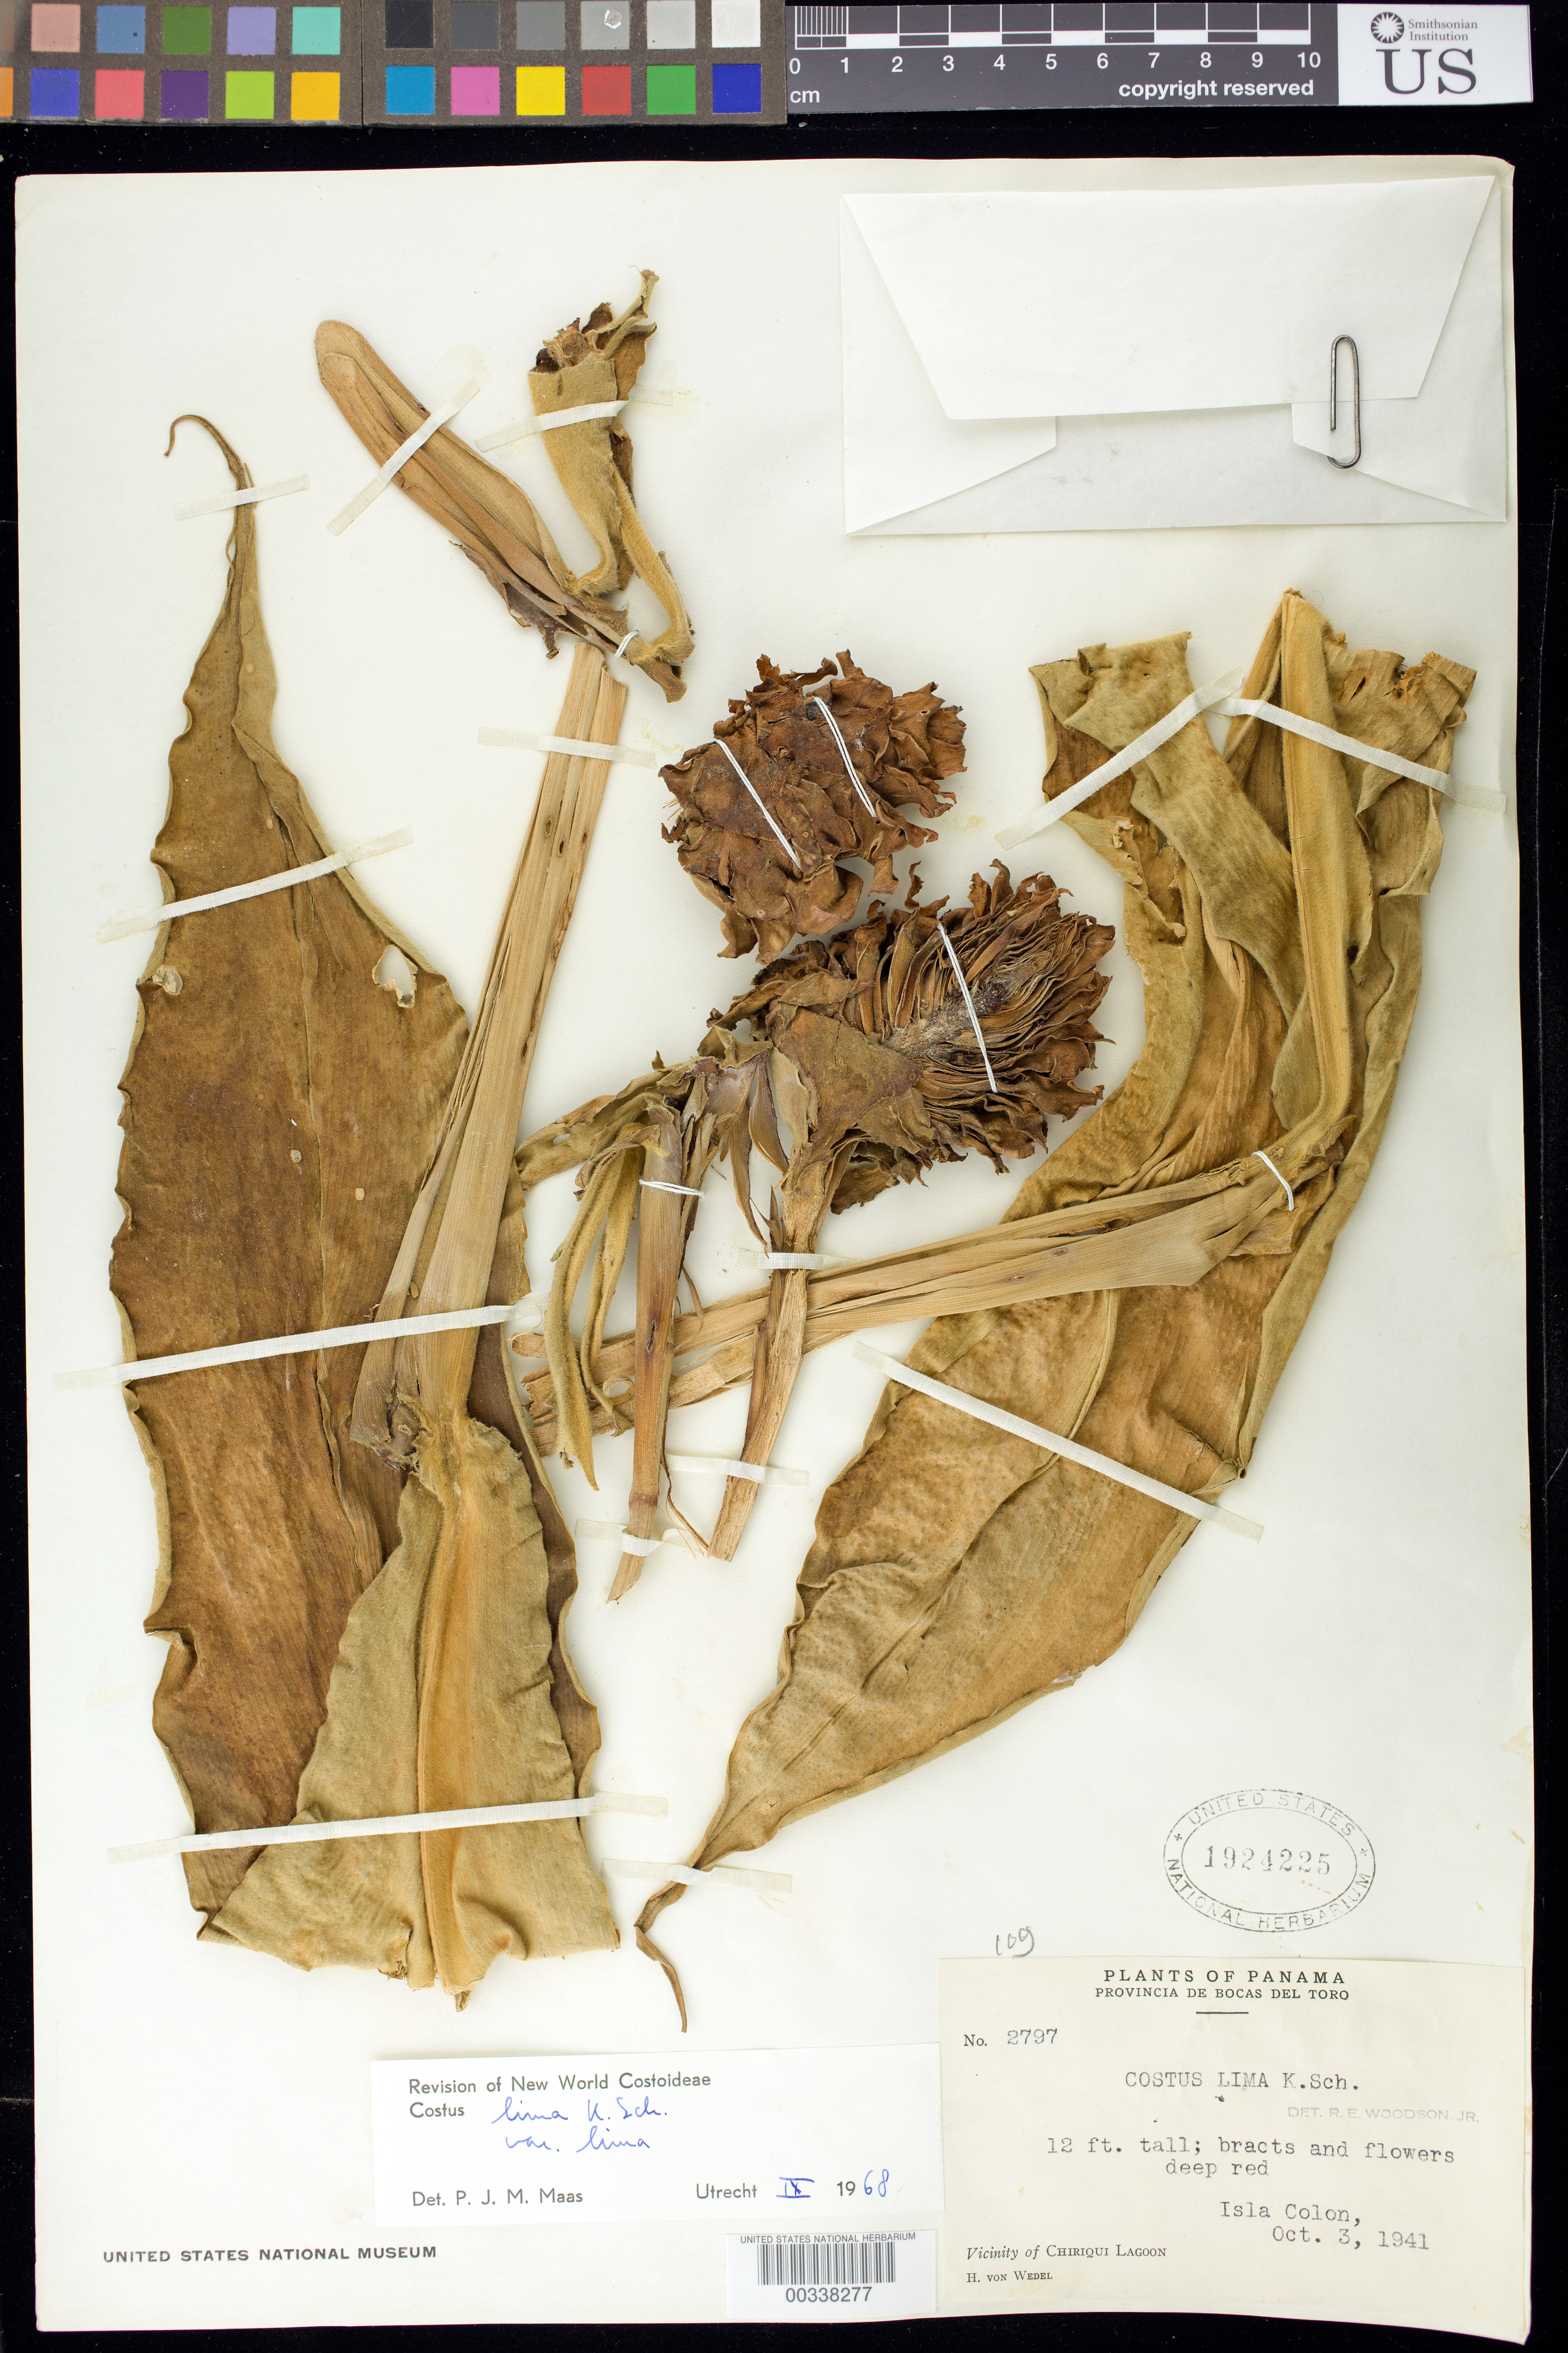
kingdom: Plantae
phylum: Tracheophyta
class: Liliopsida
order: Zingiberales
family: Costaceae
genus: Costus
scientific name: Costus lima var. lima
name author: K. Schum.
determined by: Maas, Paul J. M.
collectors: H. von Wedel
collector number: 2797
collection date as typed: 03 Oct 1941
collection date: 1941-10-03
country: Panama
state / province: Bocas del Toro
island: Colón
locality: Isla Colon, vicinity of Chiriquí Lagoon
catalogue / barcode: US 1924225